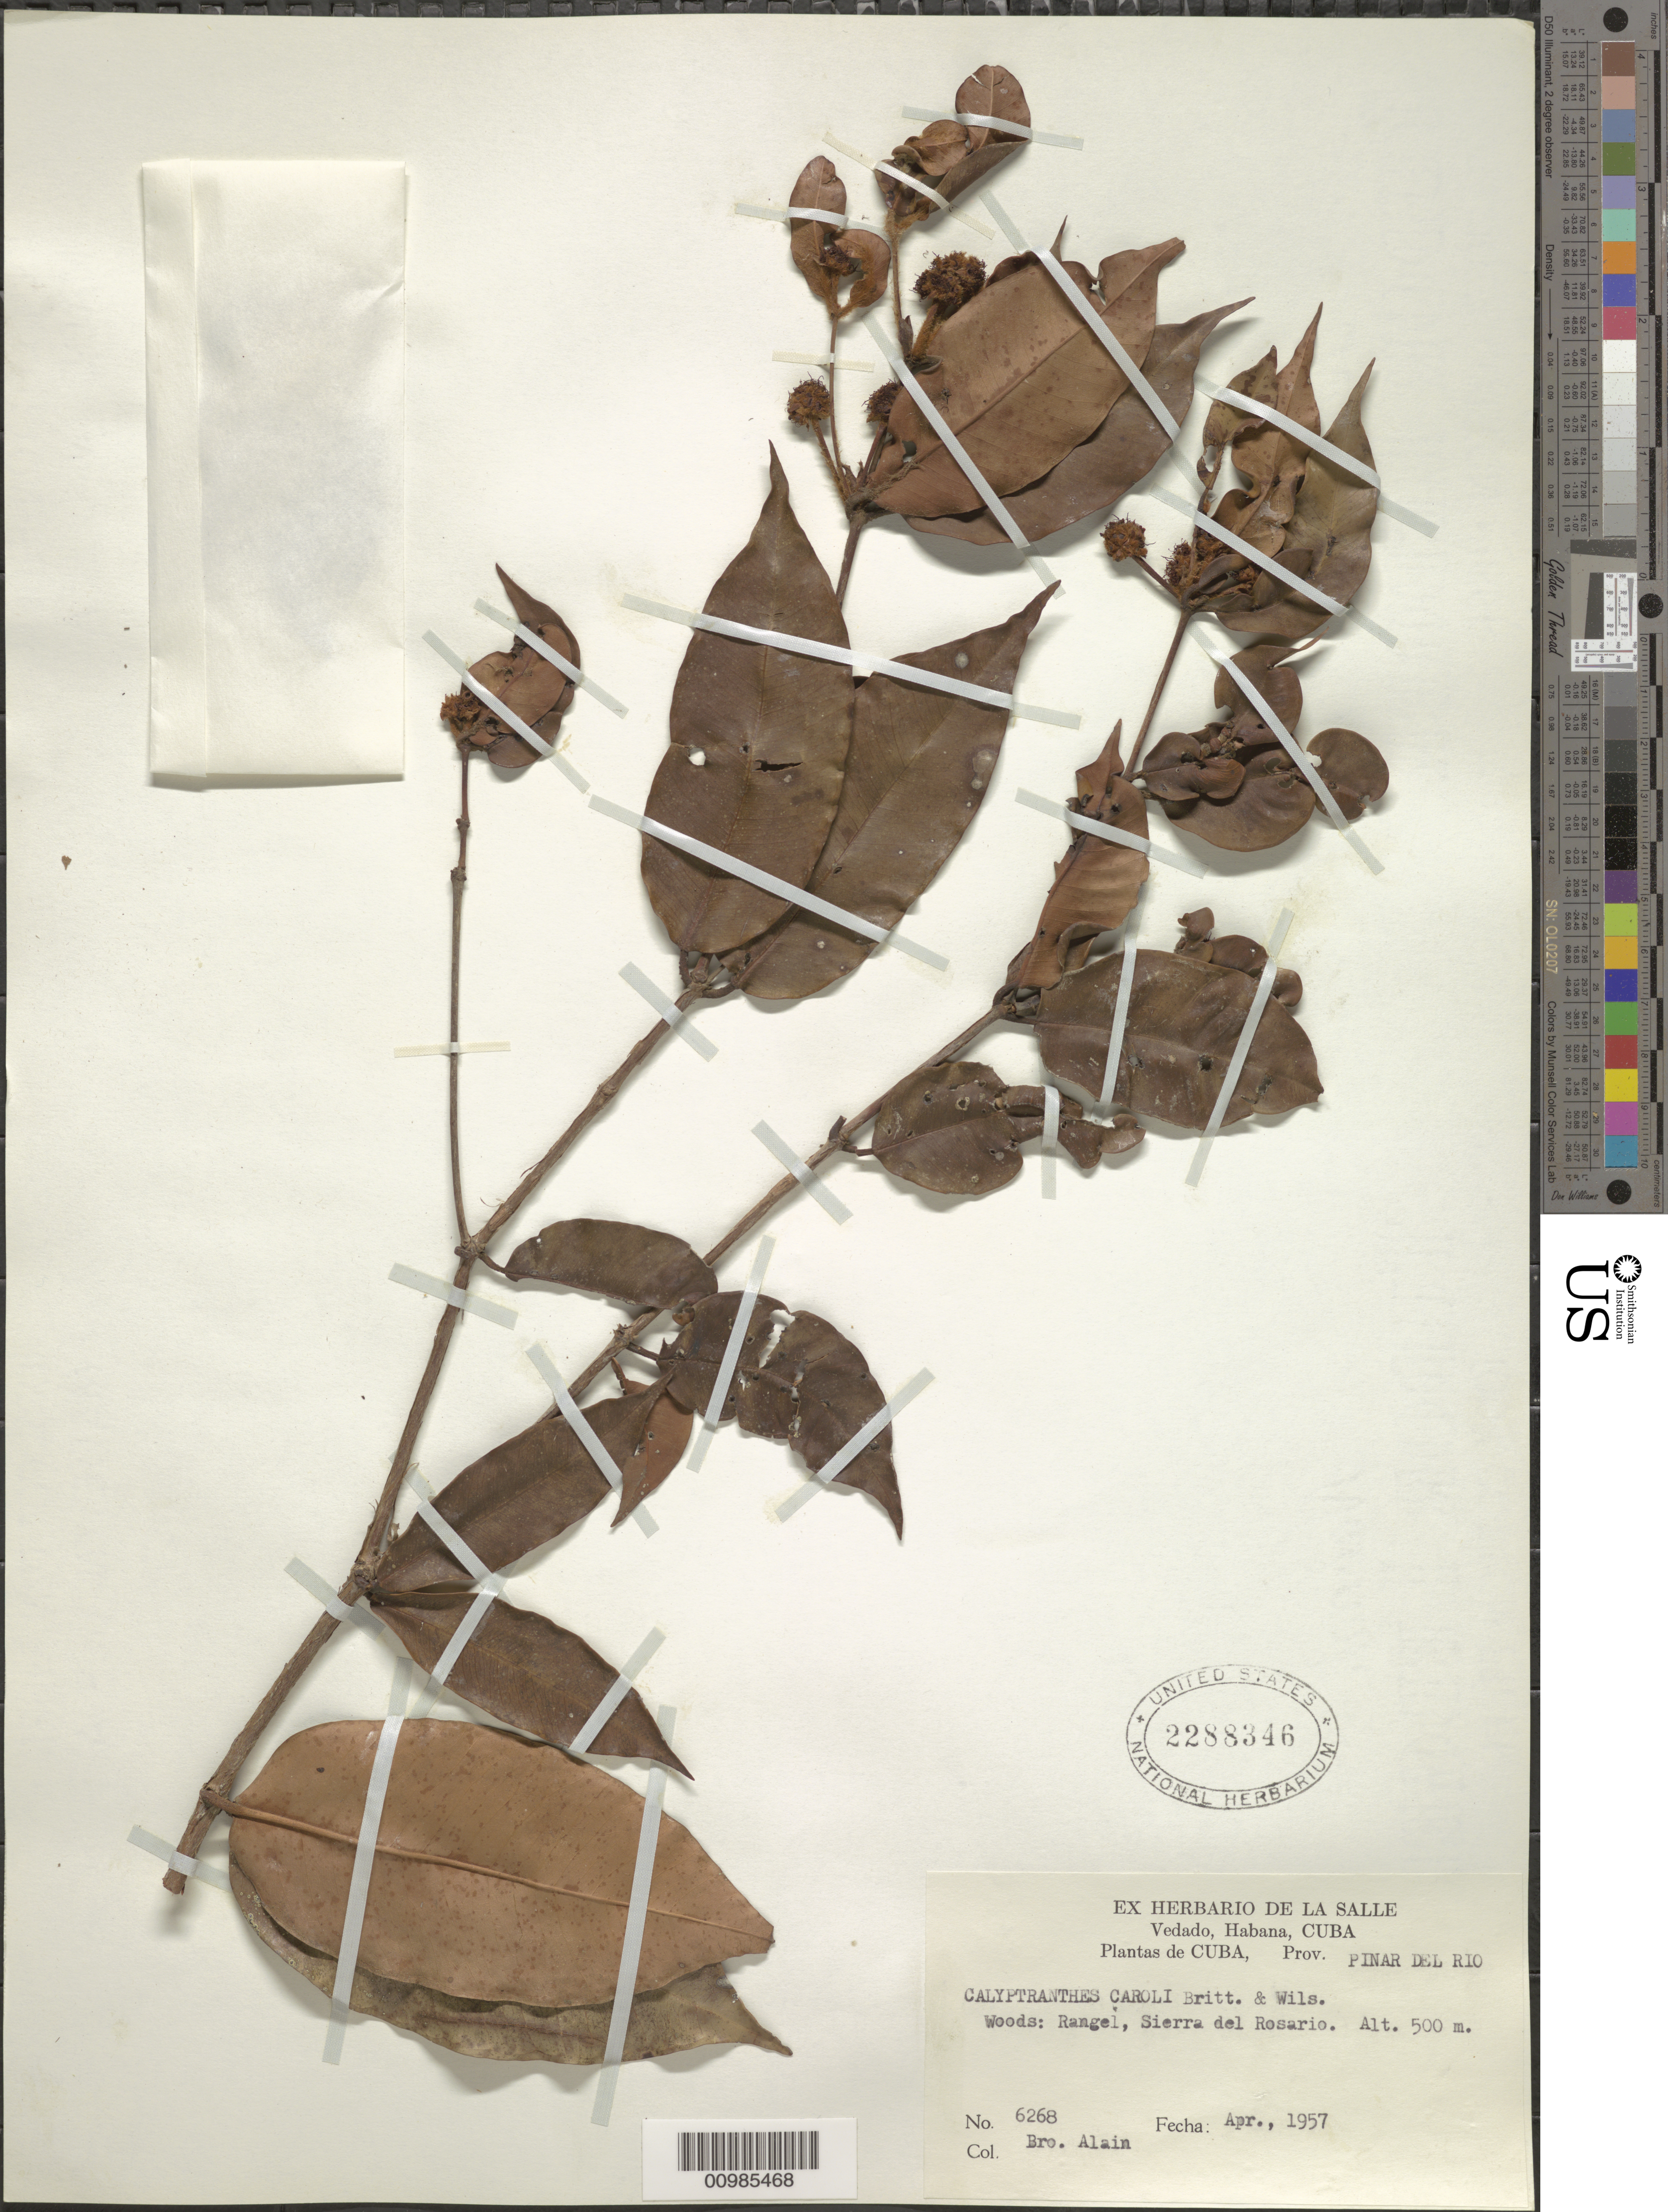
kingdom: Plantae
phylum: Tracheophyta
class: Magnoliopsida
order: Myrtales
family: Myrtaceae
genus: Myrcia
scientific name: Myrcia caroli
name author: (Britton & P. Wilson) Z. Acosta & K. Samra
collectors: A. H. Liogier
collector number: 6268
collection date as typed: Apr 1957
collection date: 1957-04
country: Cuba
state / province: Pinar del Rio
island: Cuba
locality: Rangel, Sierra del Rosario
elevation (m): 500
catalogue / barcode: US 2288346